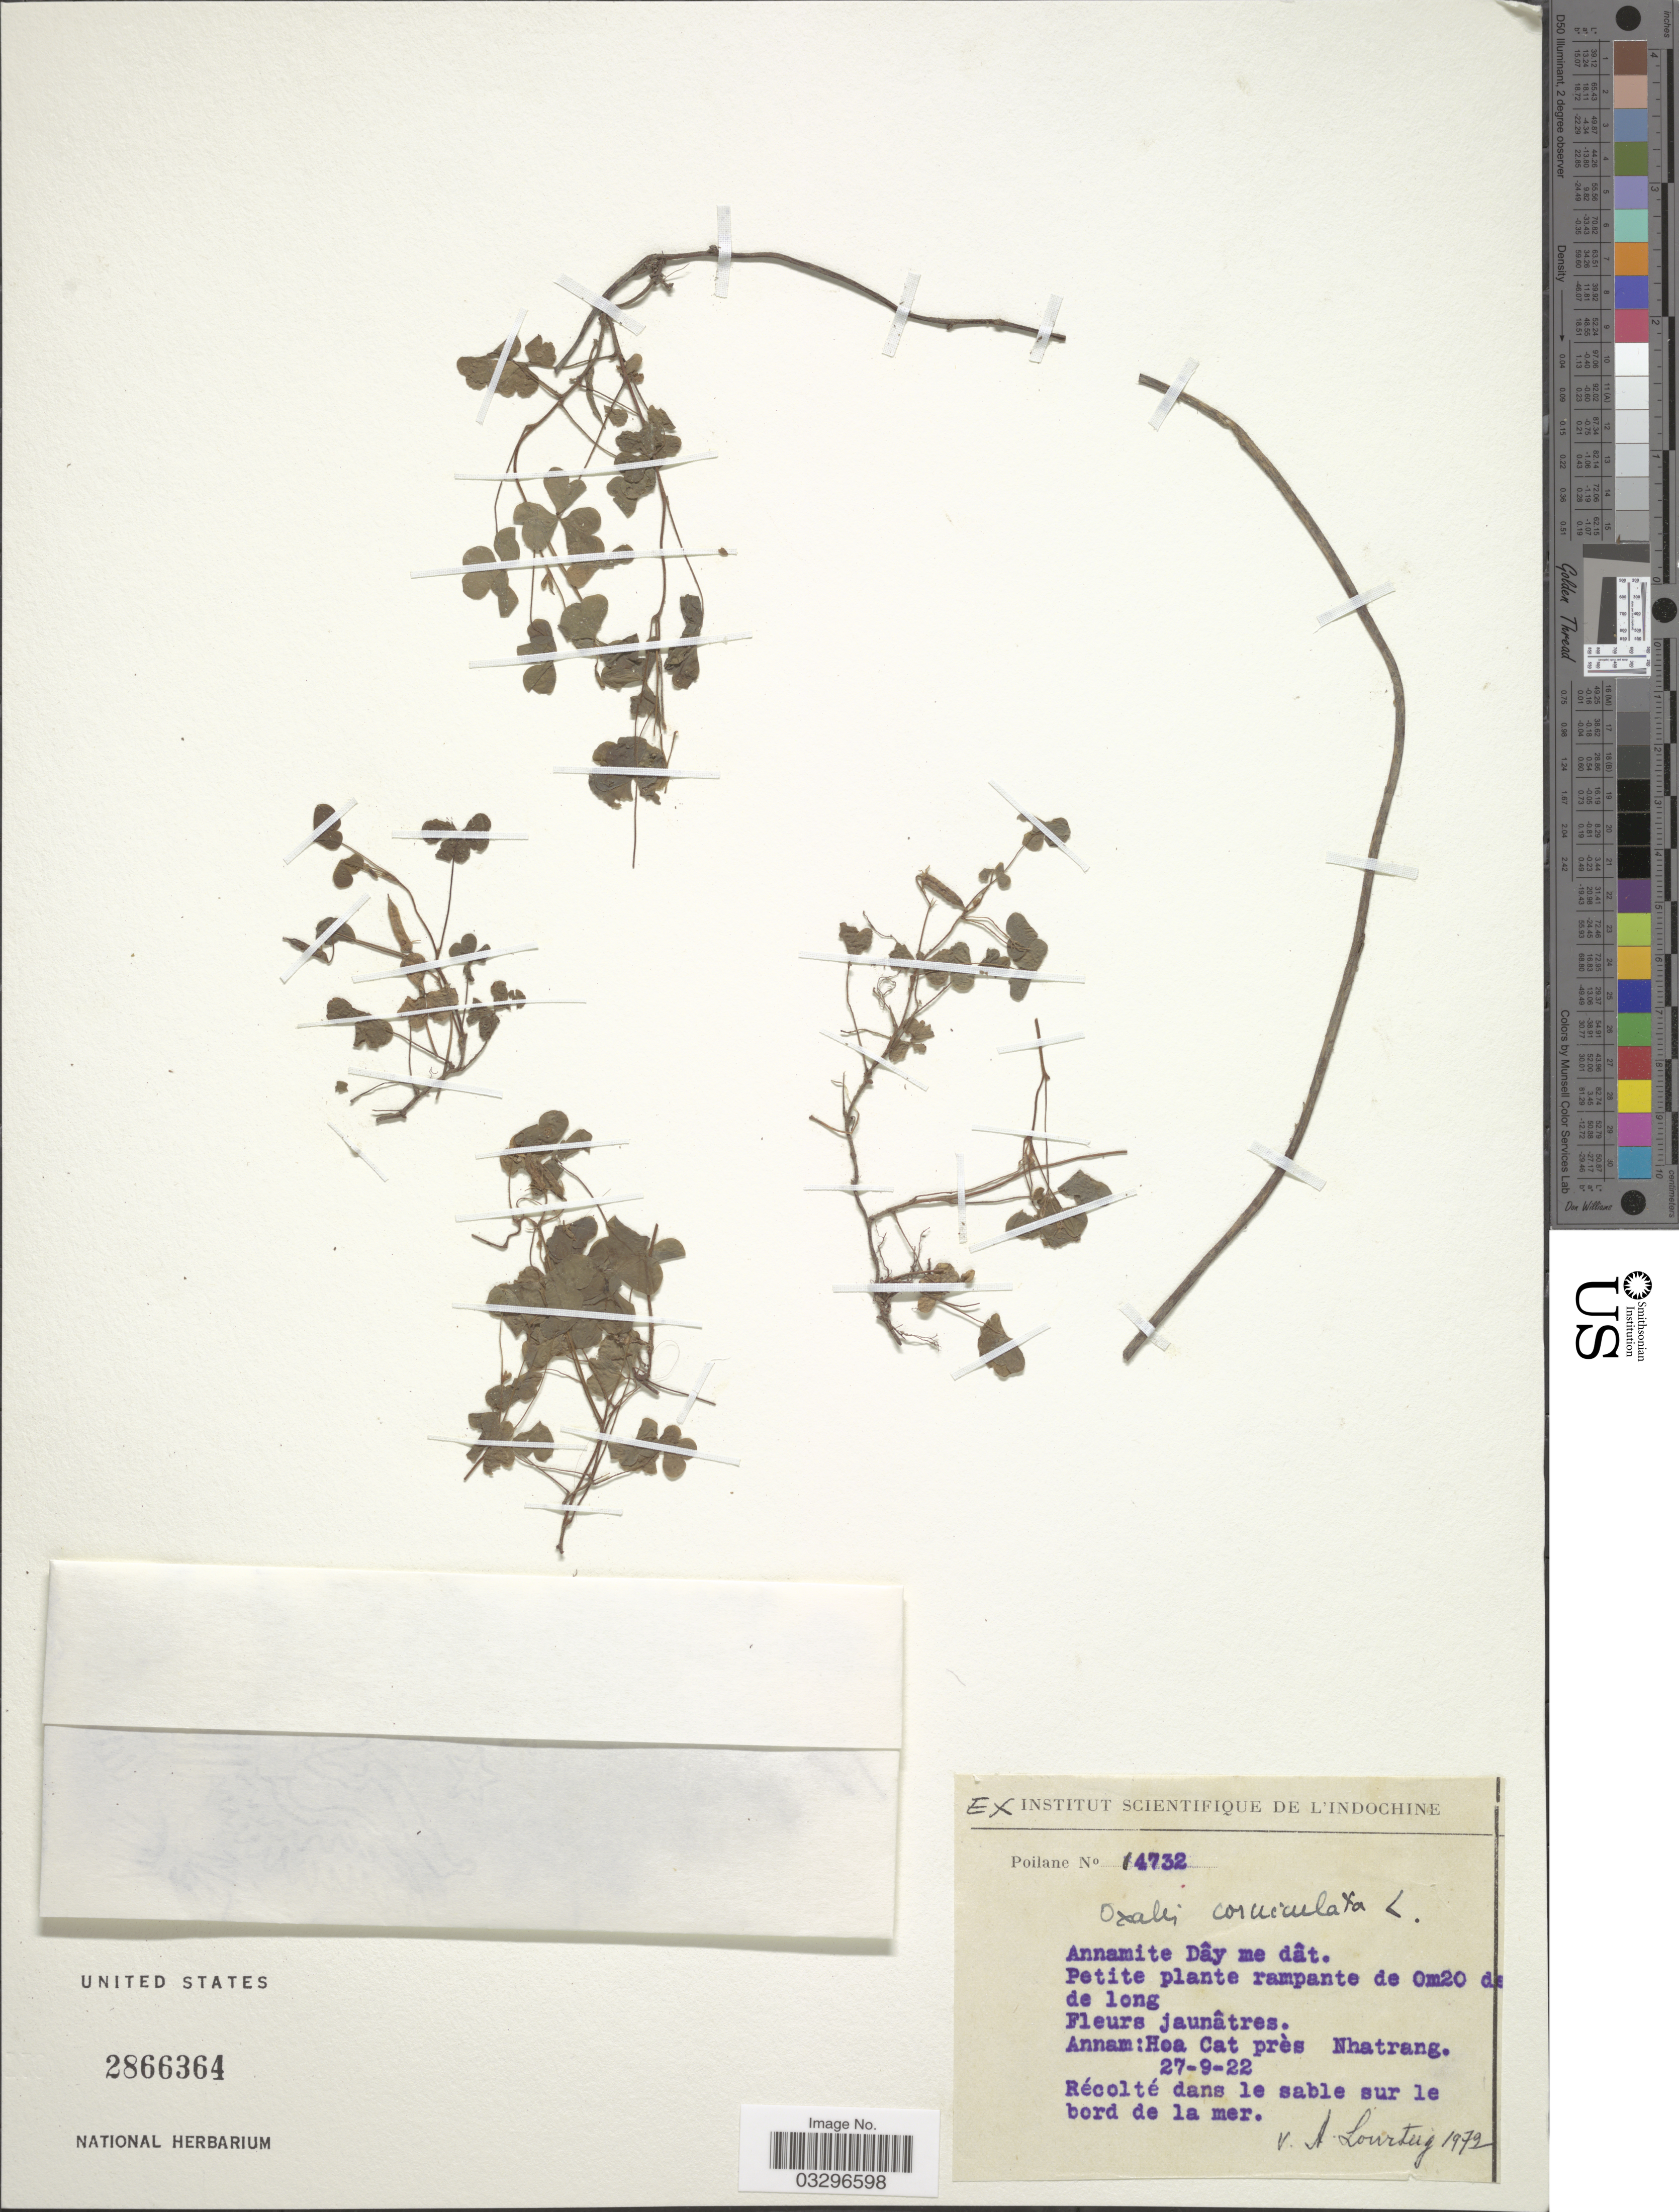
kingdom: Plantae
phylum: Tracheophyta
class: Magnoliopsida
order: Oxalidales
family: Oxalidaceae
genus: Oxalis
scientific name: Oxalis corniculata var. corniculata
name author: L.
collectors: -. Poilane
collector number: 14732*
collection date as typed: Transcribed d/m/y: 27/9/22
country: Vietnam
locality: Annam: Hoa Cat près Nhatrang.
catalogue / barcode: US 2866364